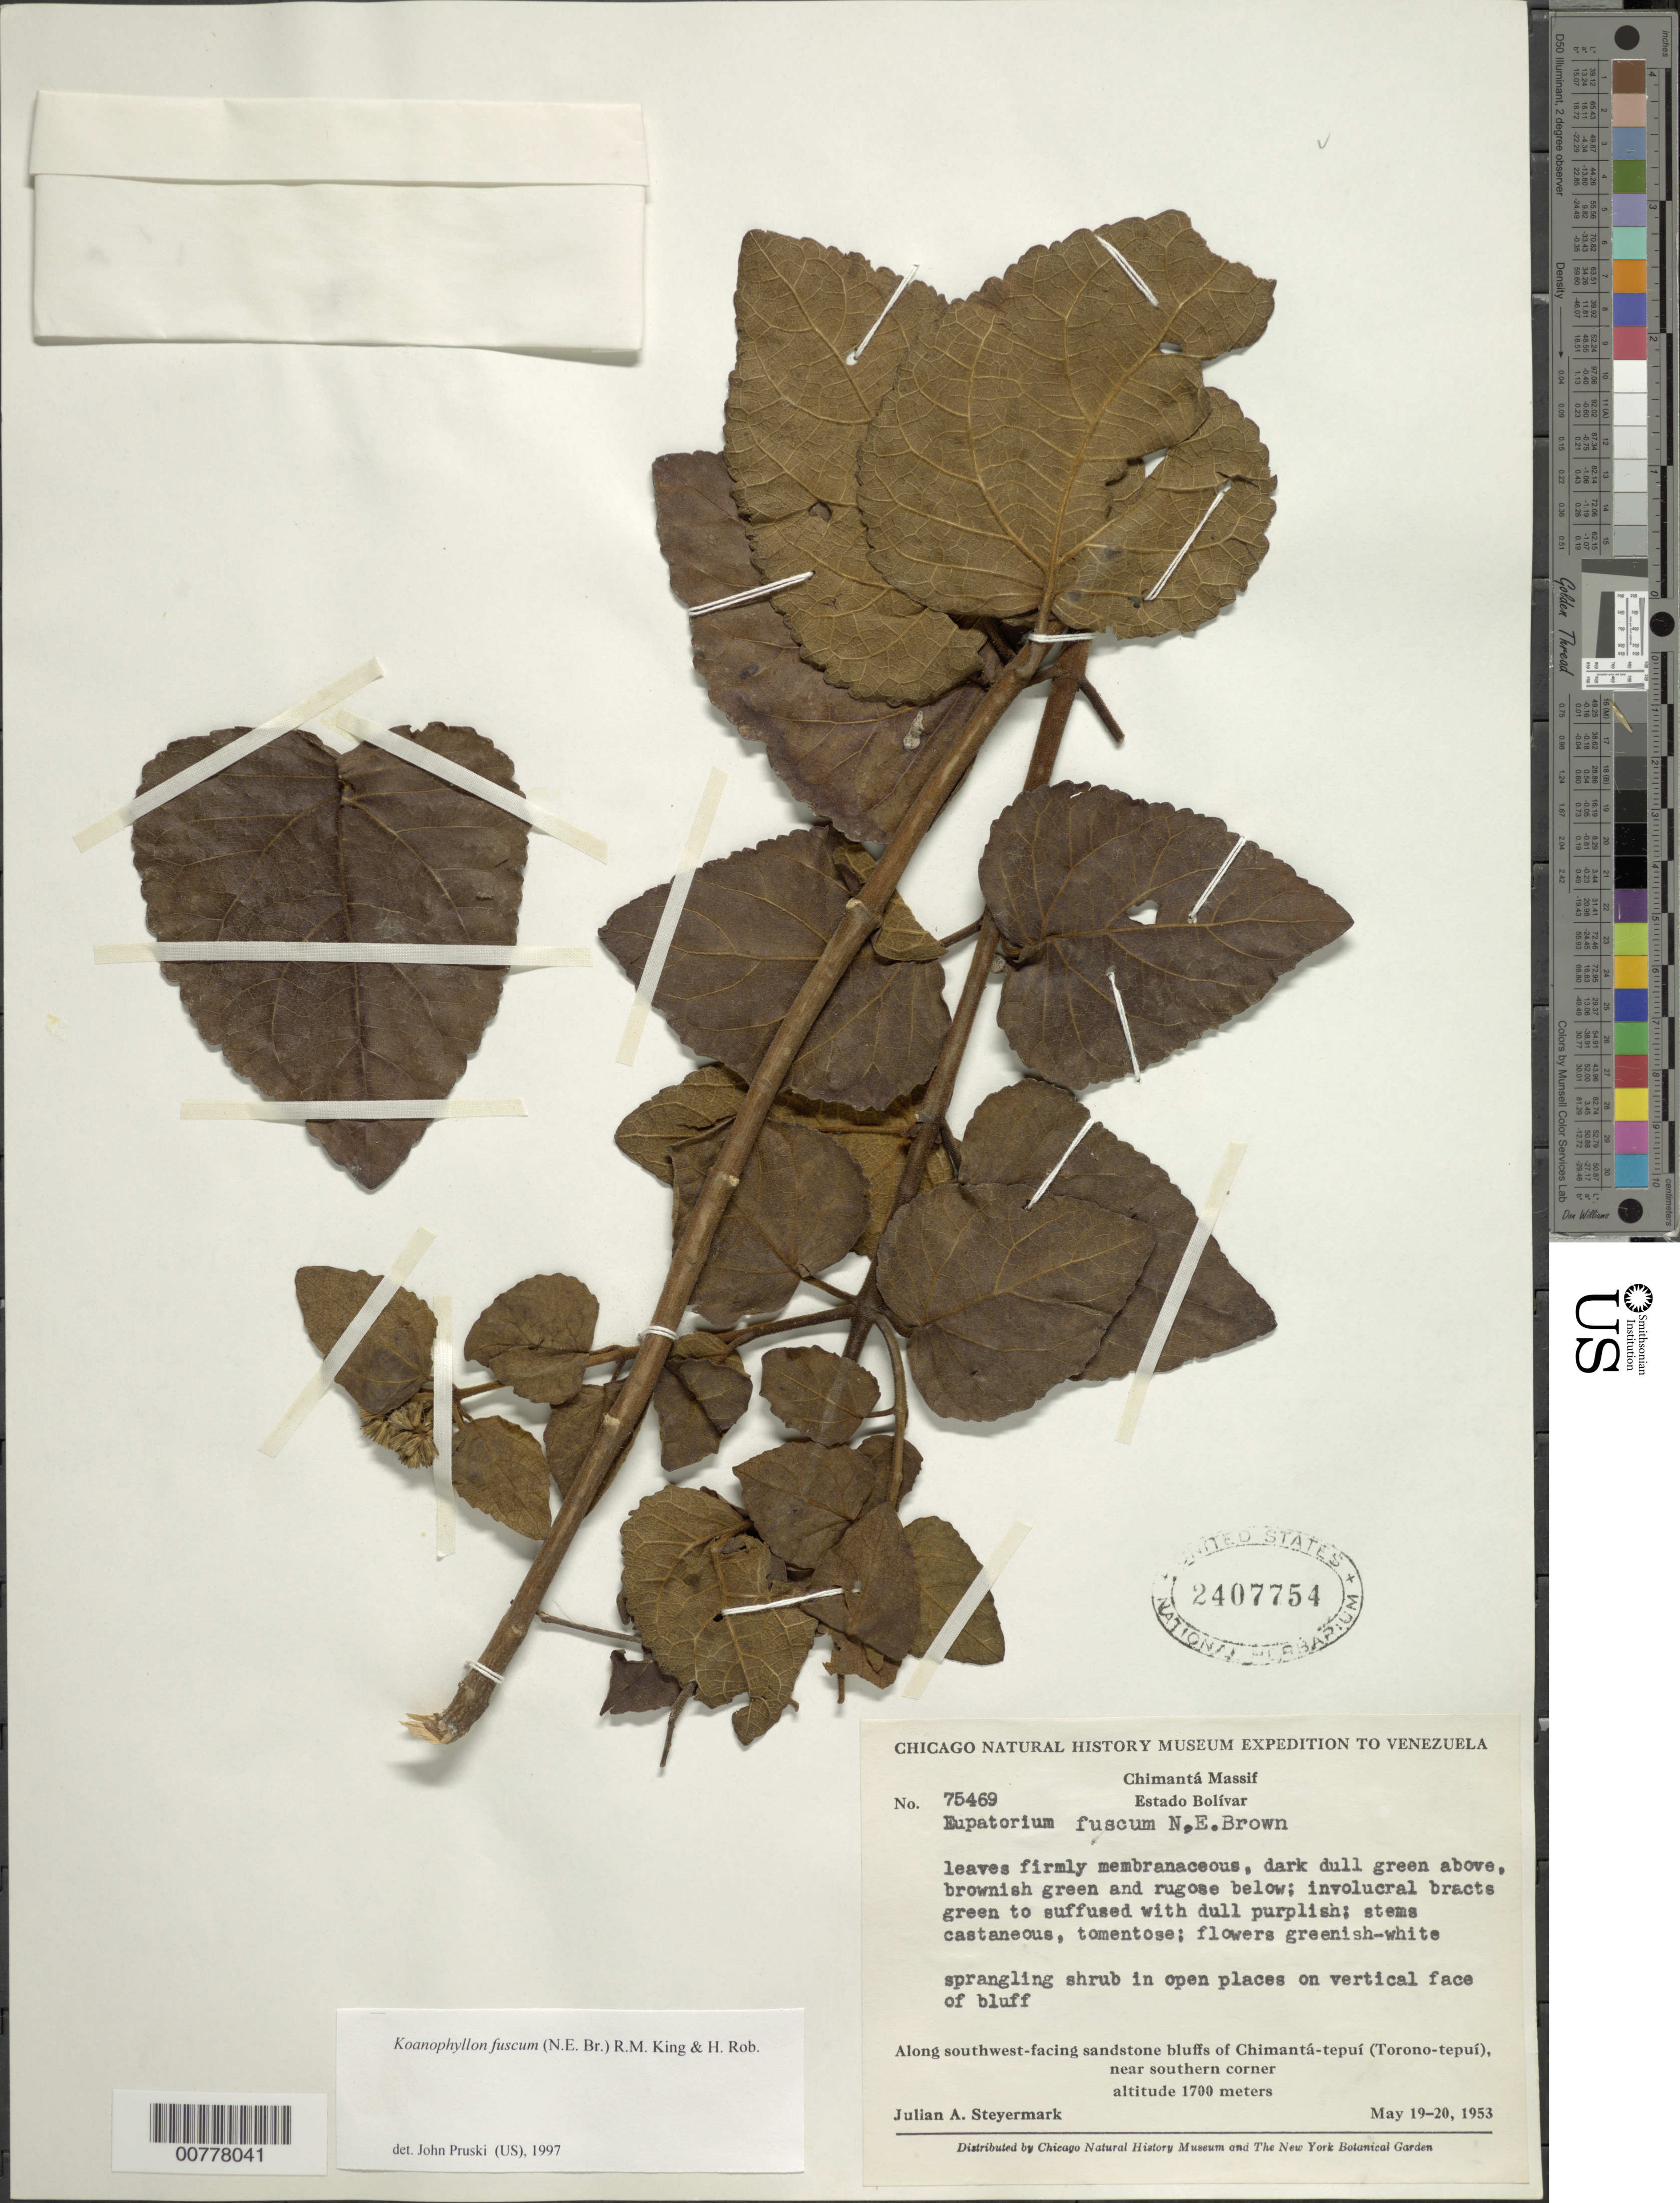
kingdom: Plantae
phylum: Tracheophyta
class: Magnoliopsida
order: Asterales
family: Asteraceae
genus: Koanophyllon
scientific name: Koanophyllon fuscum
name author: (N.E. Br.) R.M. King & H. Rob.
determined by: Pruski, J. F.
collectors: J. Steyermark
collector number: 75469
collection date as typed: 19-May-53 to 20-May-53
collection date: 1953-05-19/1953-05-20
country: Venezuela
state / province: Bolívar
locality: Chimantá Massif, along SW-facing sandstone bluffs of Chimantá-tepuí (Torono-tepuí), near southern corner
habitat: Open places on vertical face of bluff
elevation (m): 1700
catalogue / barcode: US 2407754